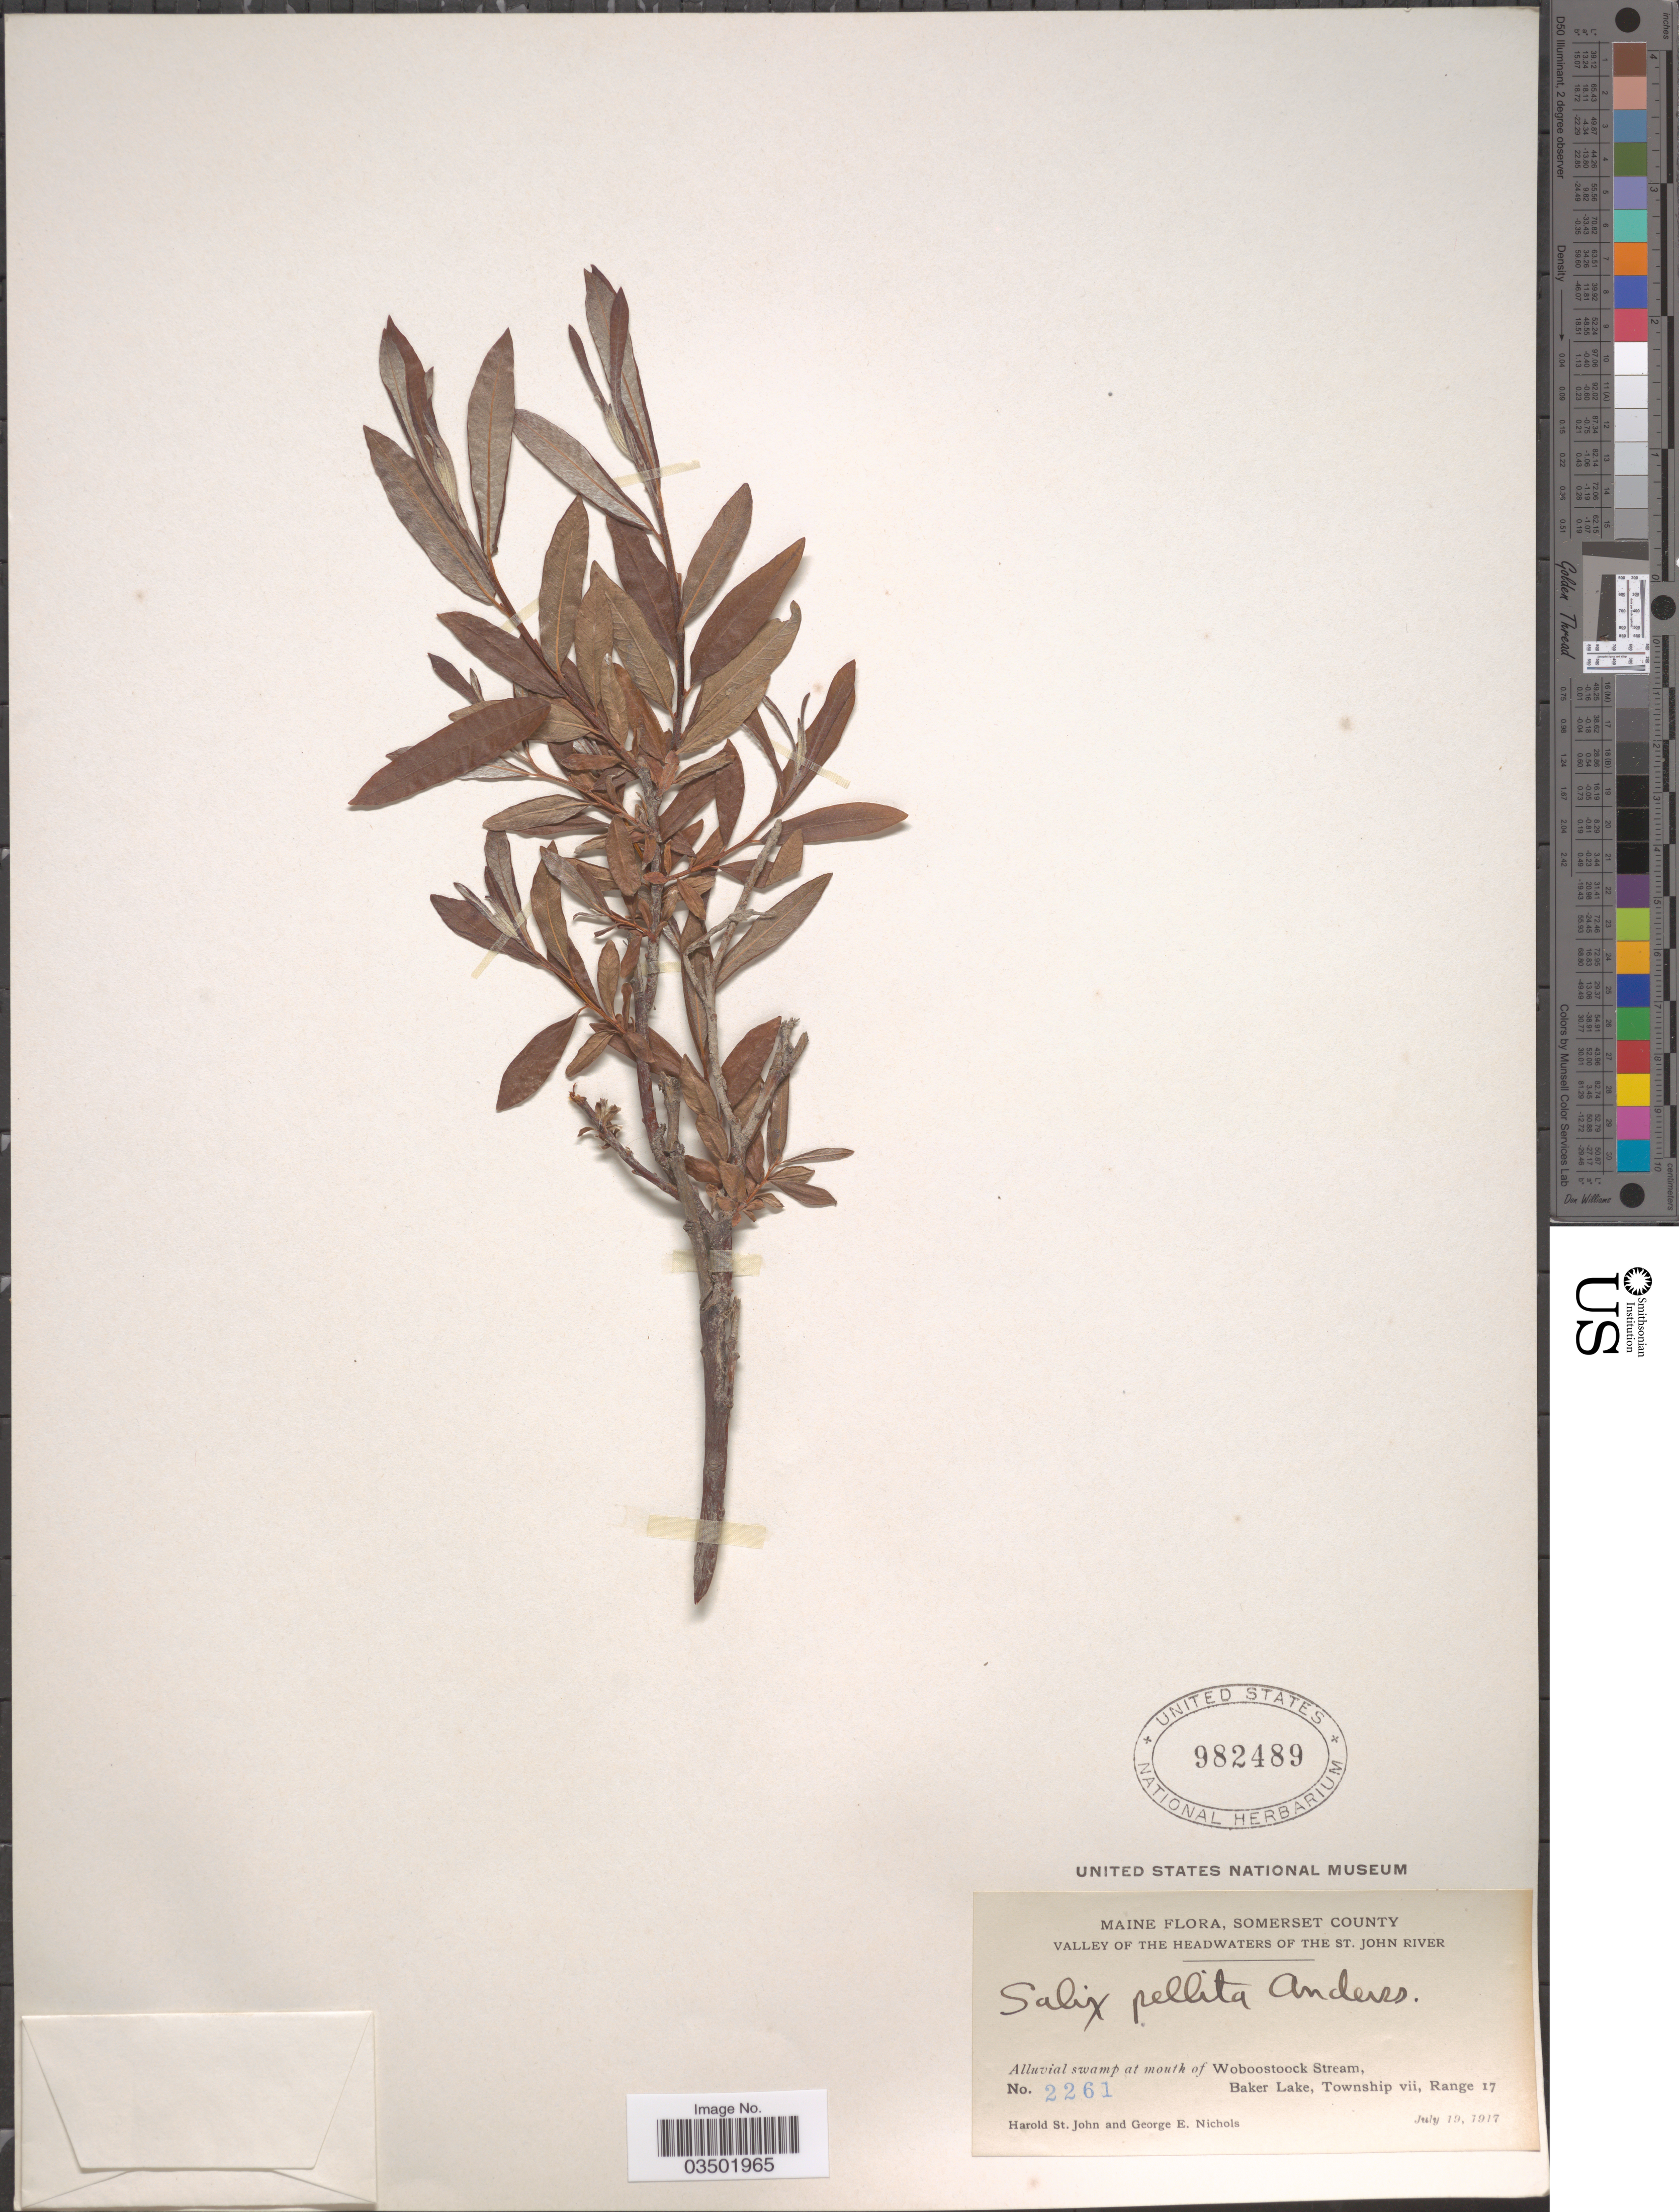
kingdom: Plantae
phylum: Tracheophyta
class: Magnoliopsida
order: Malpighiales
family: Salicaceae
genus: Salix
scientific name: Salix pellita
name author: (Andersson) Bebb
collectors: H. St. John & G. E. Nichols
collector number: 2261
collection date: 1917-07-19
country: United States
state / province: Maine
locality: Somerset County. Valley of the Headwaters of the St. John River. At mouth of Woboostoock Stream, Baker Lake, Township vii, Range 17.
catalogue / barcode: US 982489